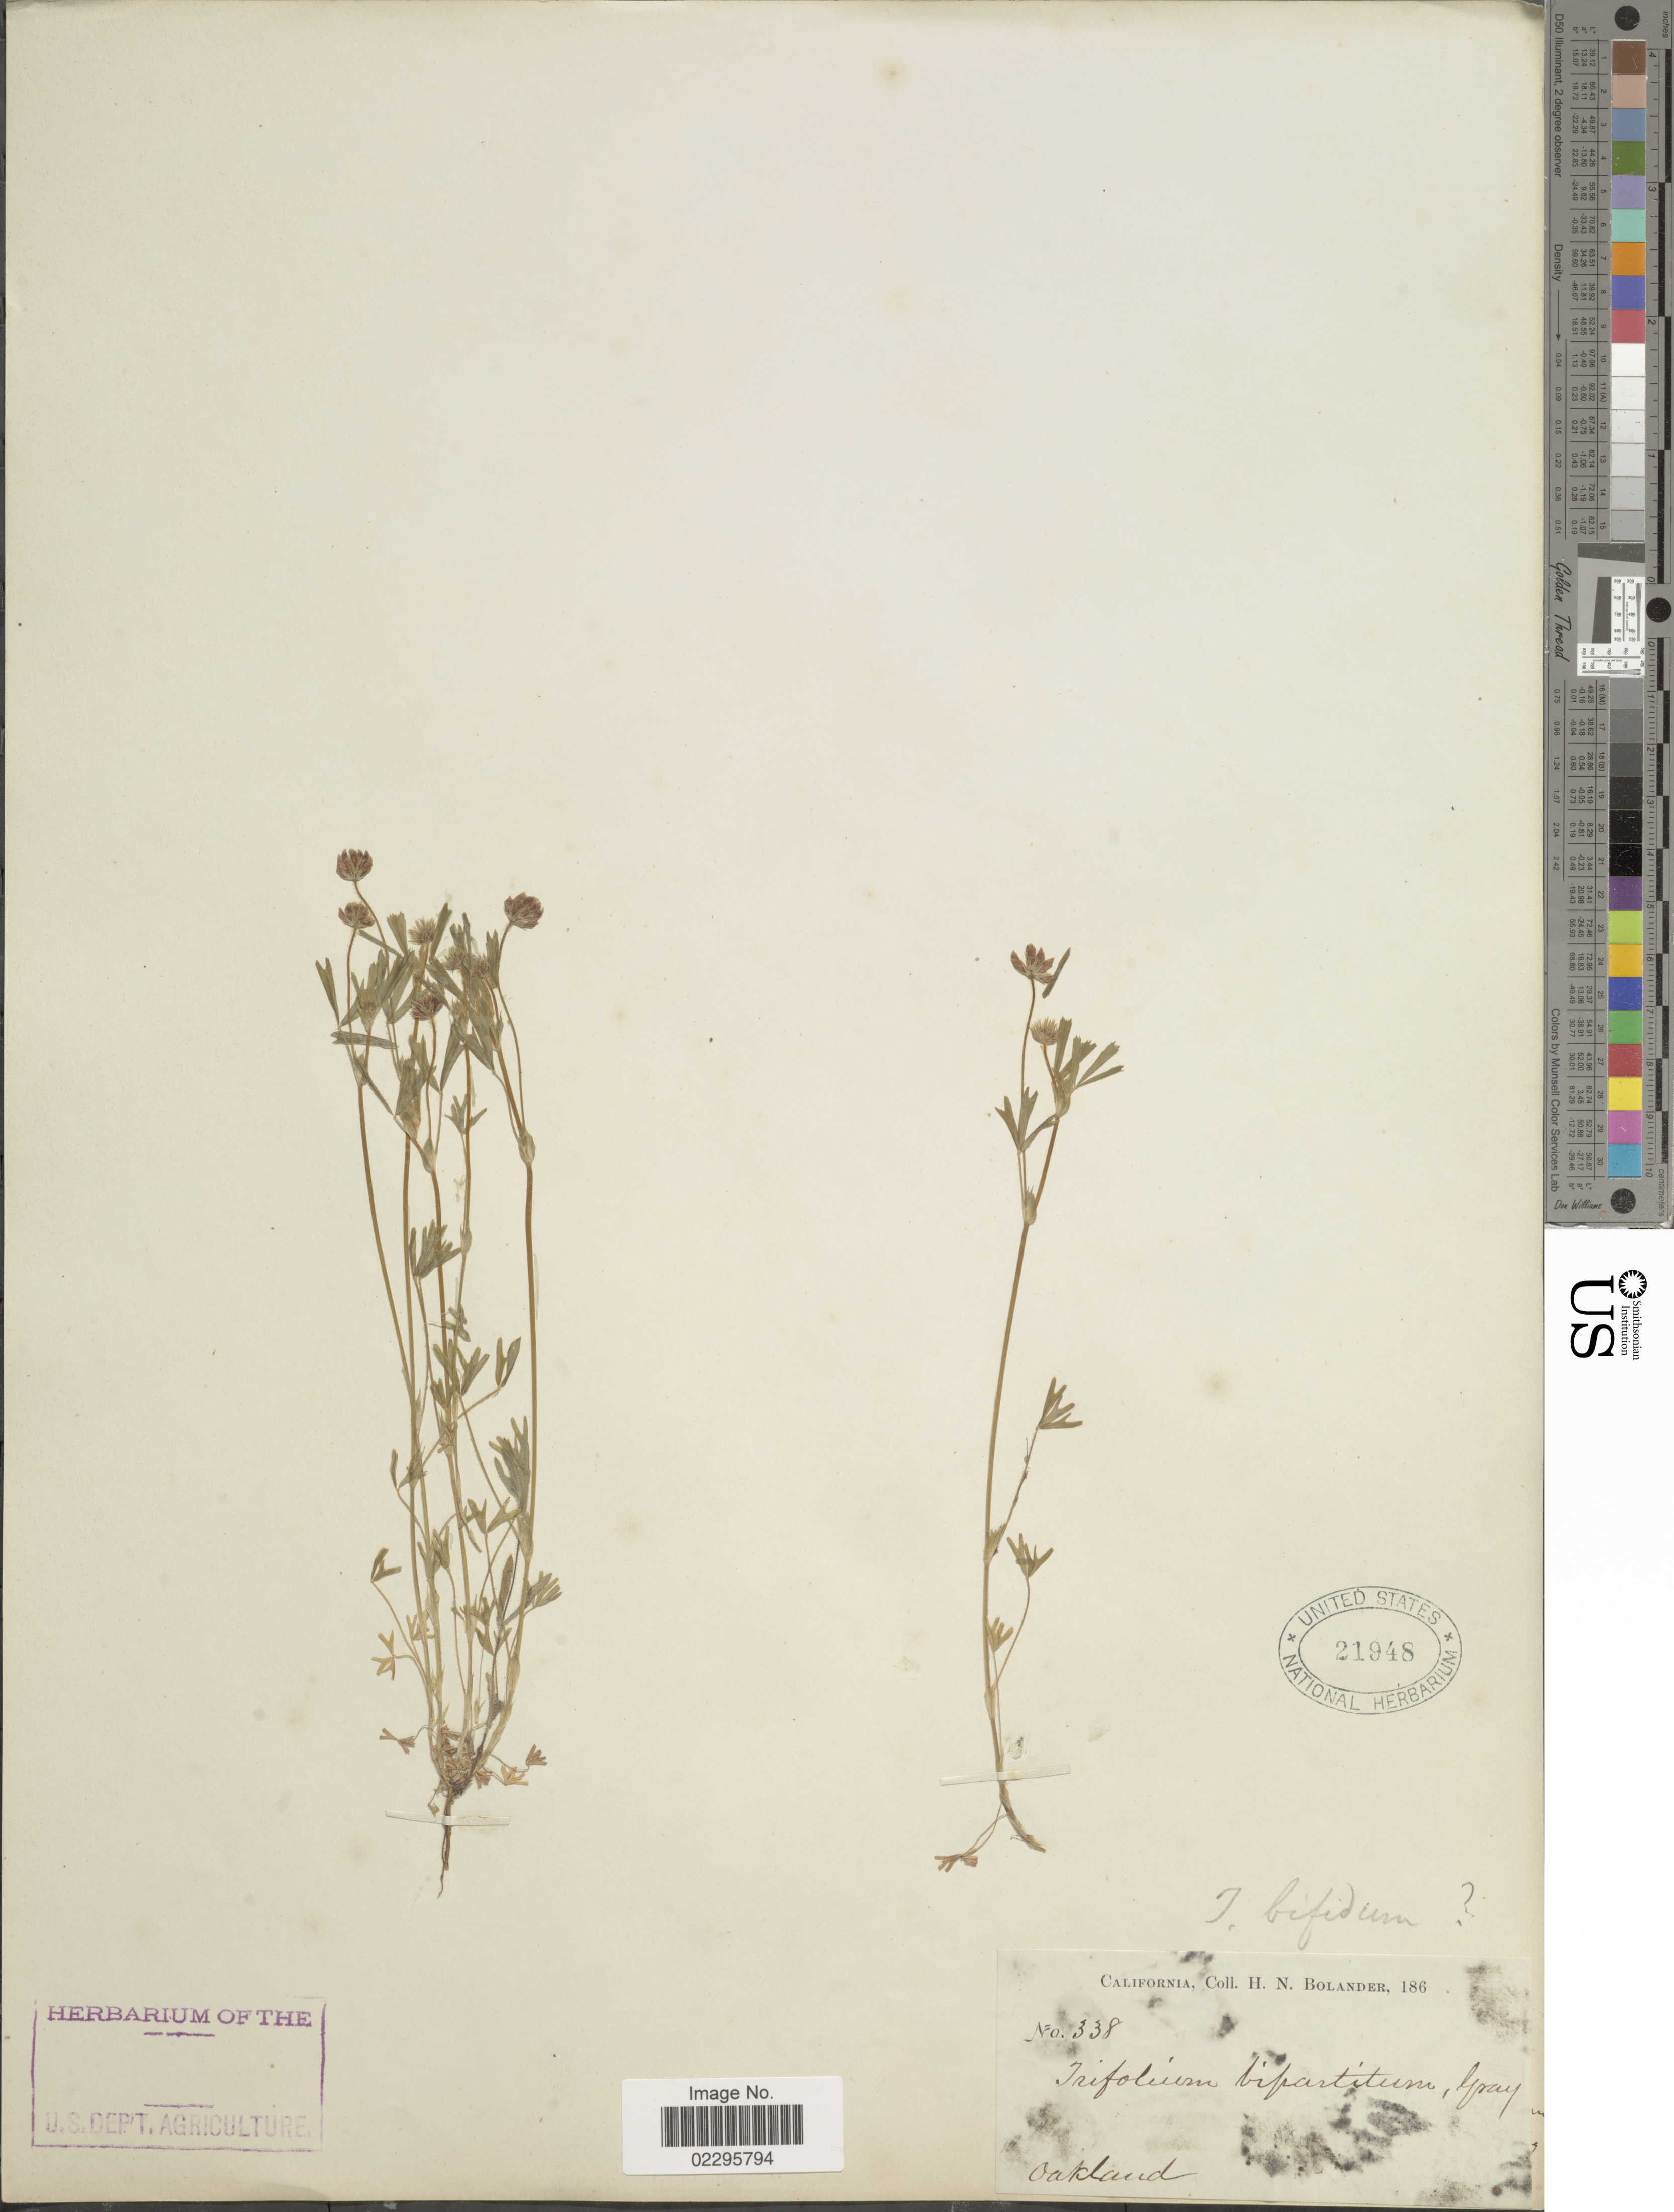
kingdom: Plantae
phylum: Tracheophyta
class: Magnoliopsida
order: Fabales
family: Fabaceae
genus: Trifolium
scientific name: Trifolium bifidum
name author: A. Gray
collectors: H. Bolander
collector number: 338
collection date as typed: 186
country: United States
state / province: California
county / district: Alameda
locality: Oakland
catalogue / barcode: US 21948